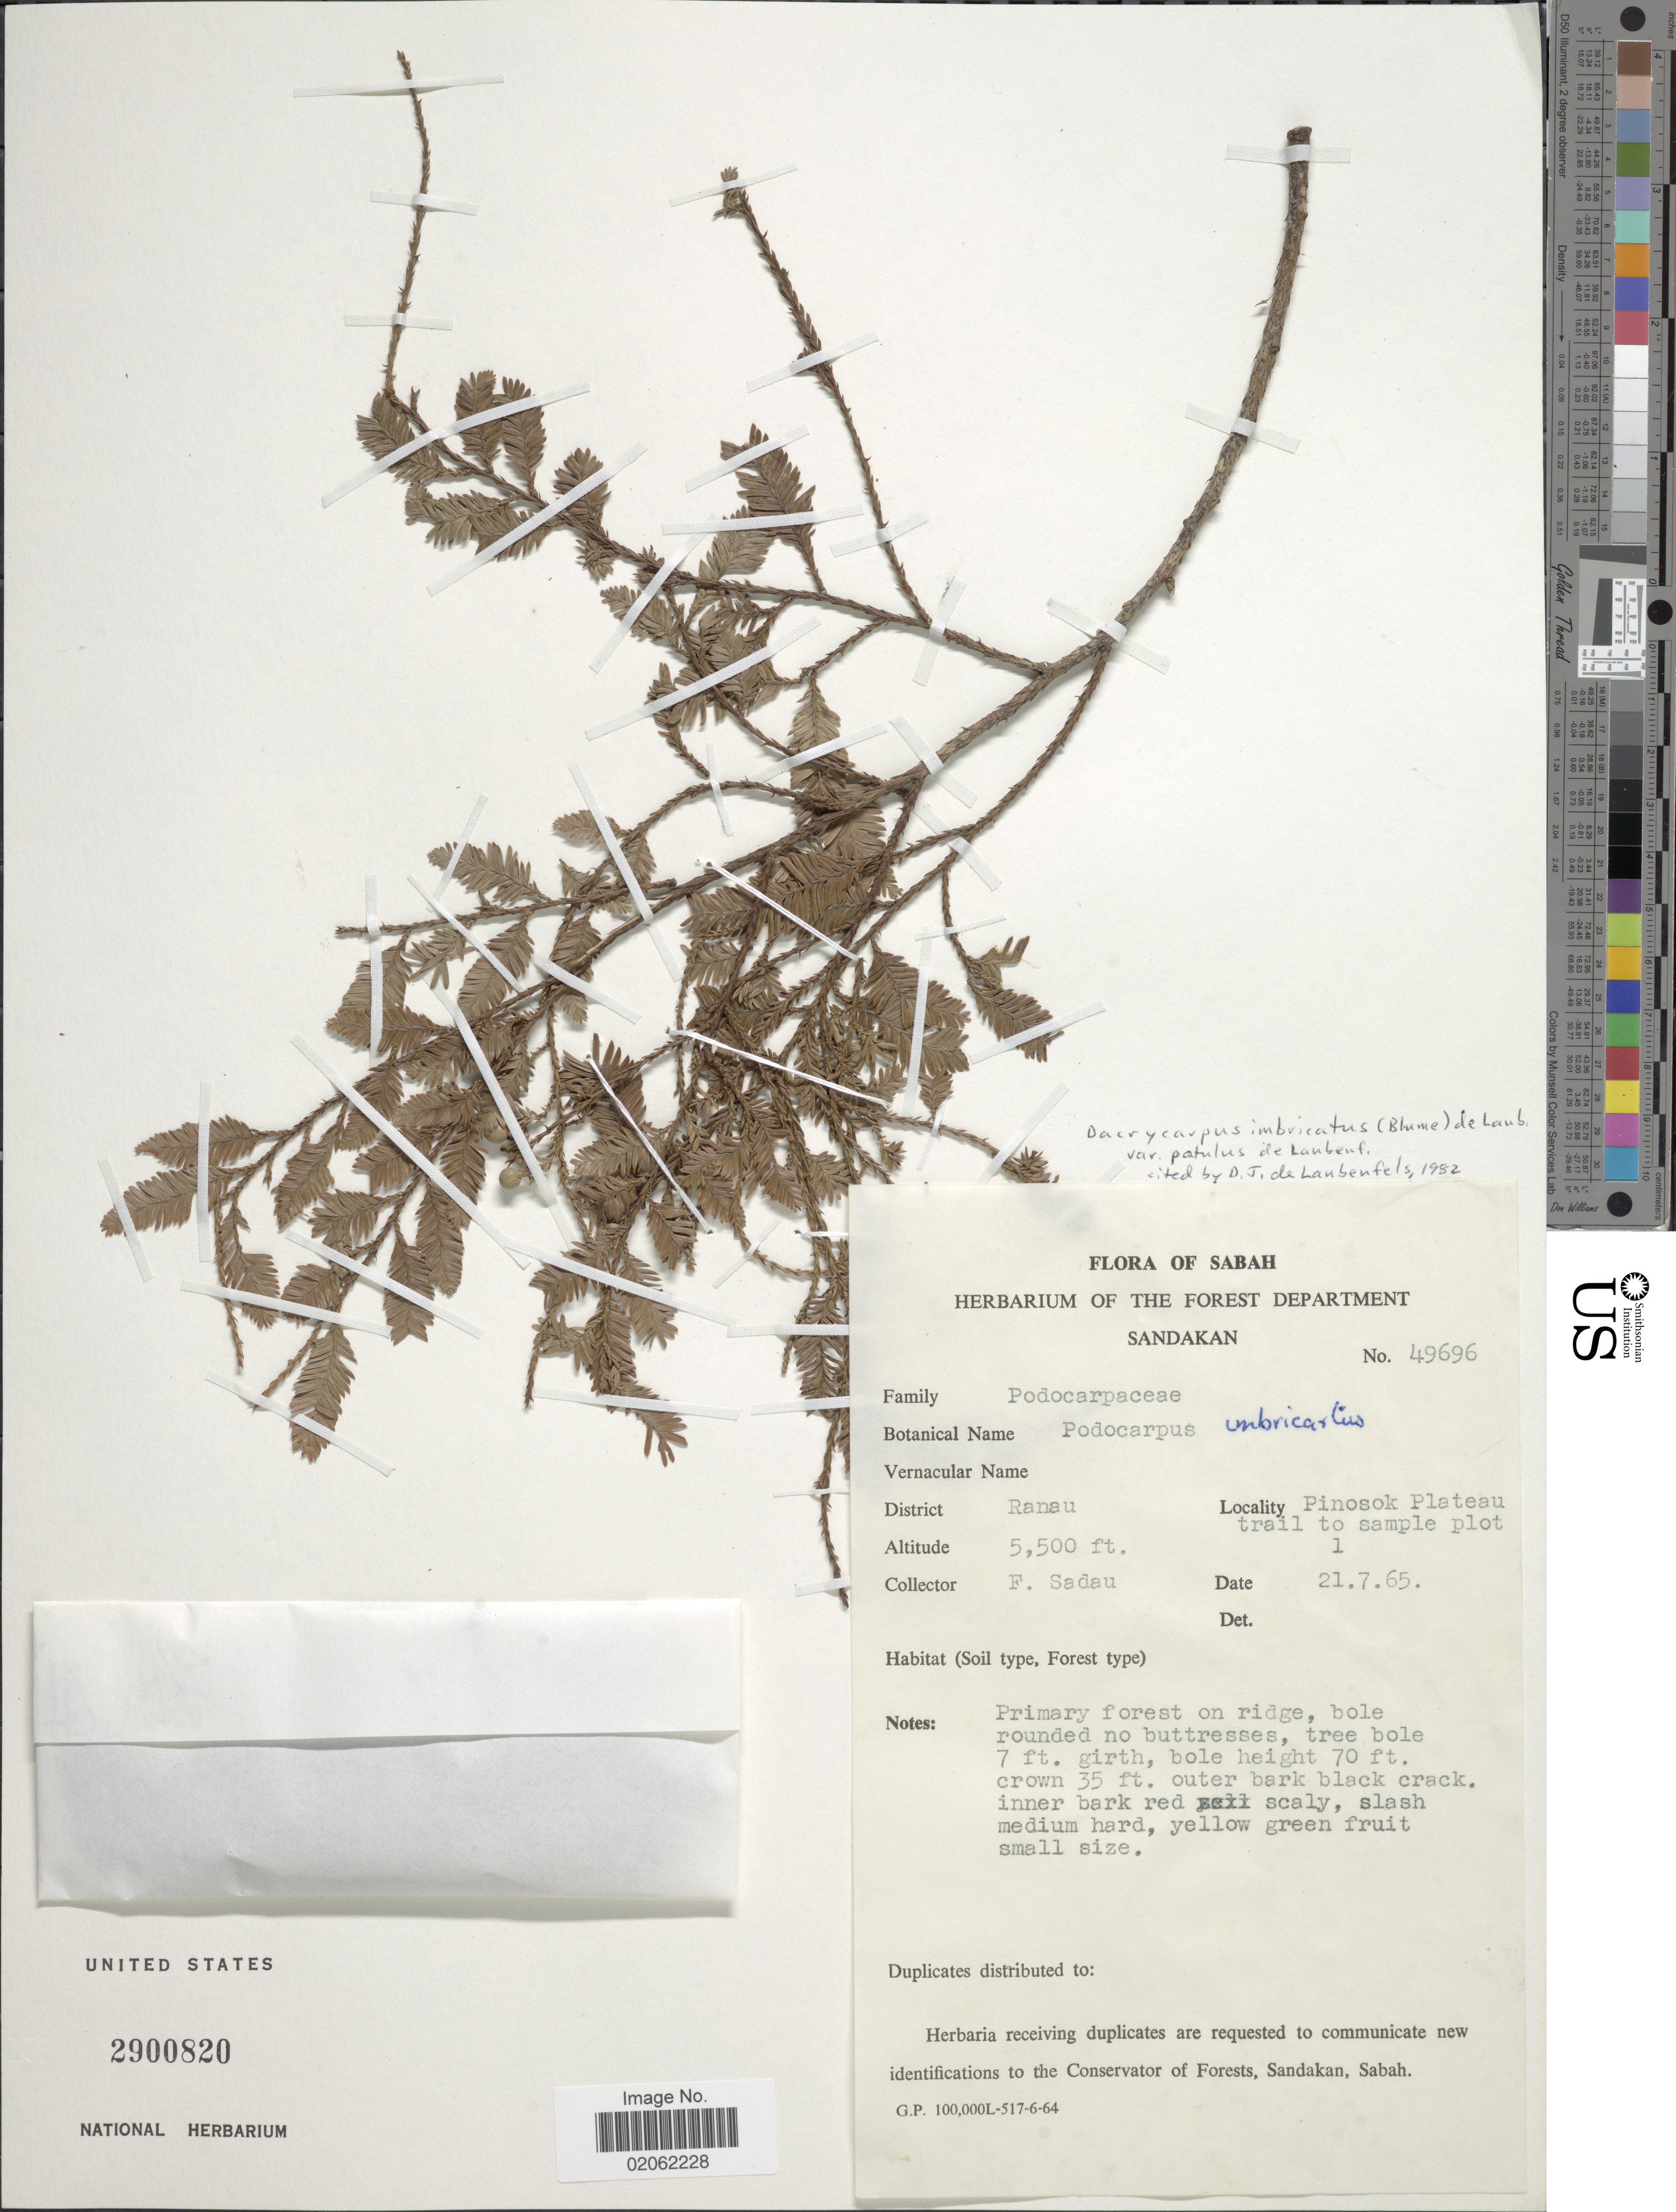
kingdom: Plantae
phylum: Tracheophyta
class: Pinopsida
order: Pinales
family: Podocarpaceae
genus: Dacrycarpus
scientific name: Dacrycarpus imbricatus var. patulus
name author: de Laub.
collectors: F. Sadau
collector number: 49696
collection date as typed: Transcribed d/m/y: 21/7/65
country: Malaysia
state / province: Sabah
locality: District Ranau, Pinosok Plateau trail to sample plot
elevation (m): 1676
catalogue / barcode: US 2900820